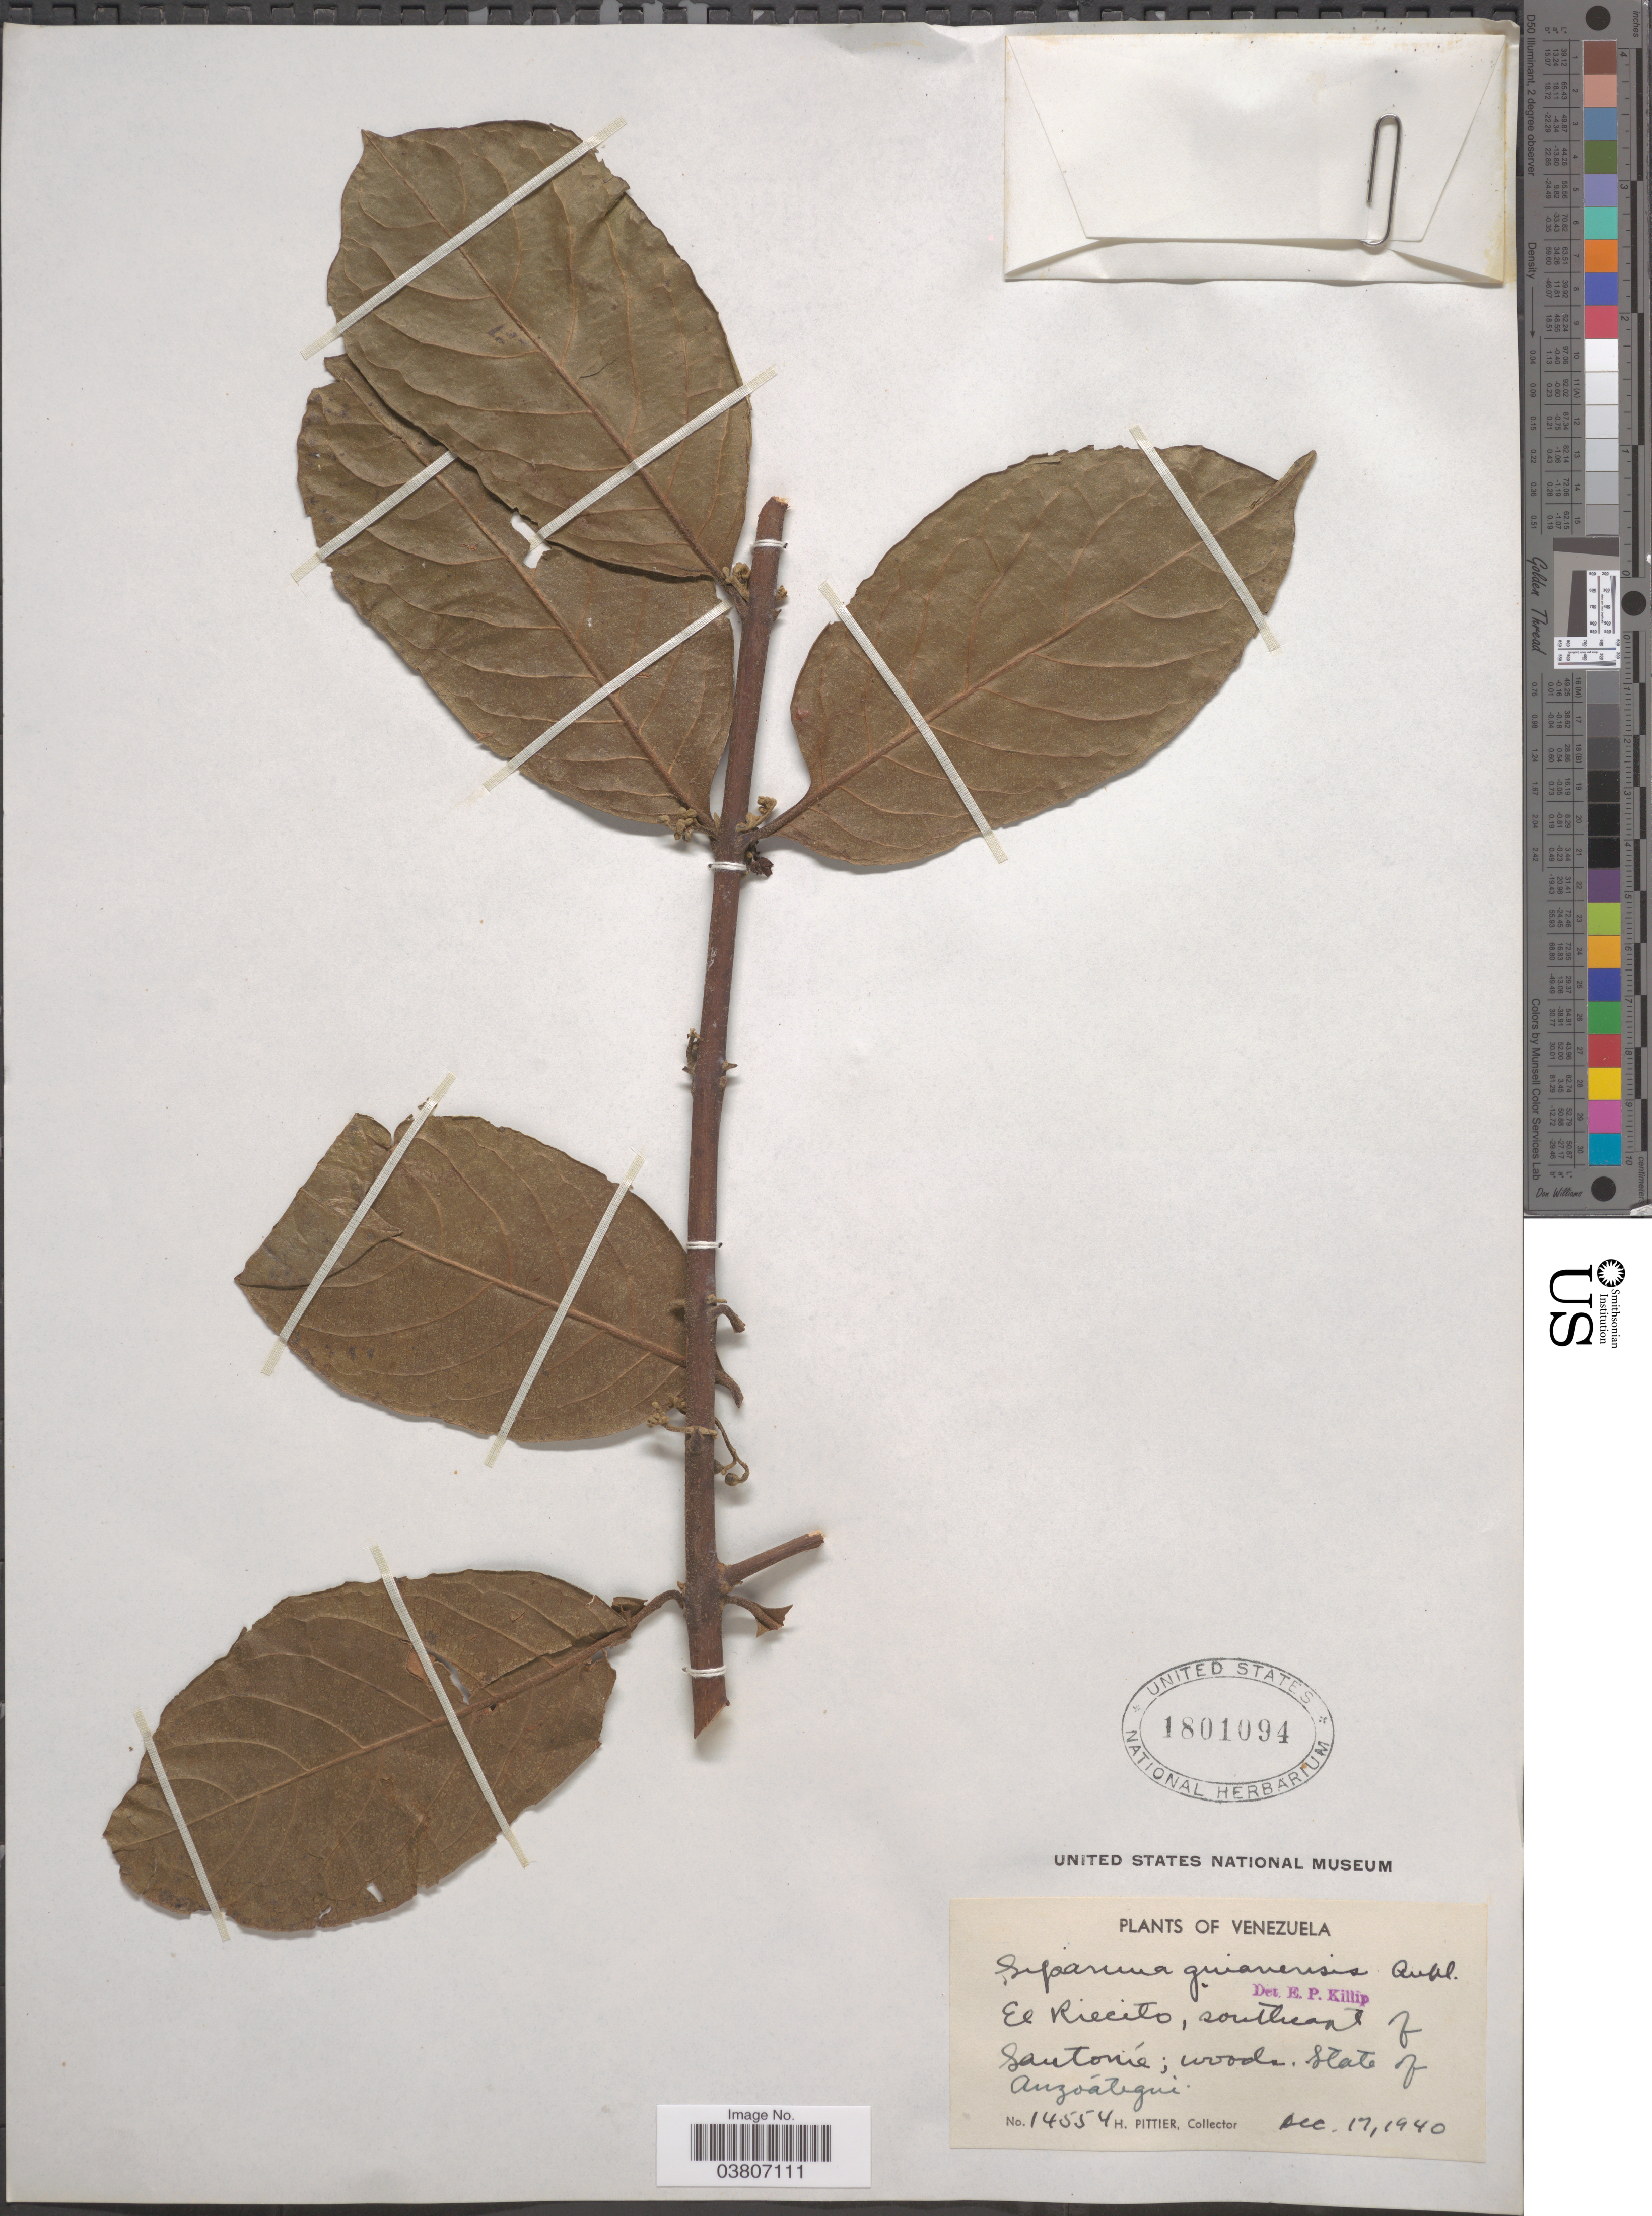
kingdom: Plantae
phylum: Tracheophyta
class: Magnoliopsida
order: Laurales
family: Siparunaceae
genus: Siparuna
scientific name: Siparuna guianensis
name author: Aubl.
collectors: H. F. Pittier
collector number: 14554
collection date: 1940-12-17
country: Venezuela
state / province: Anzoategui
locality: El Riecito, southeast of Santoniá; woods.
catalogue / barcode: US 1801094